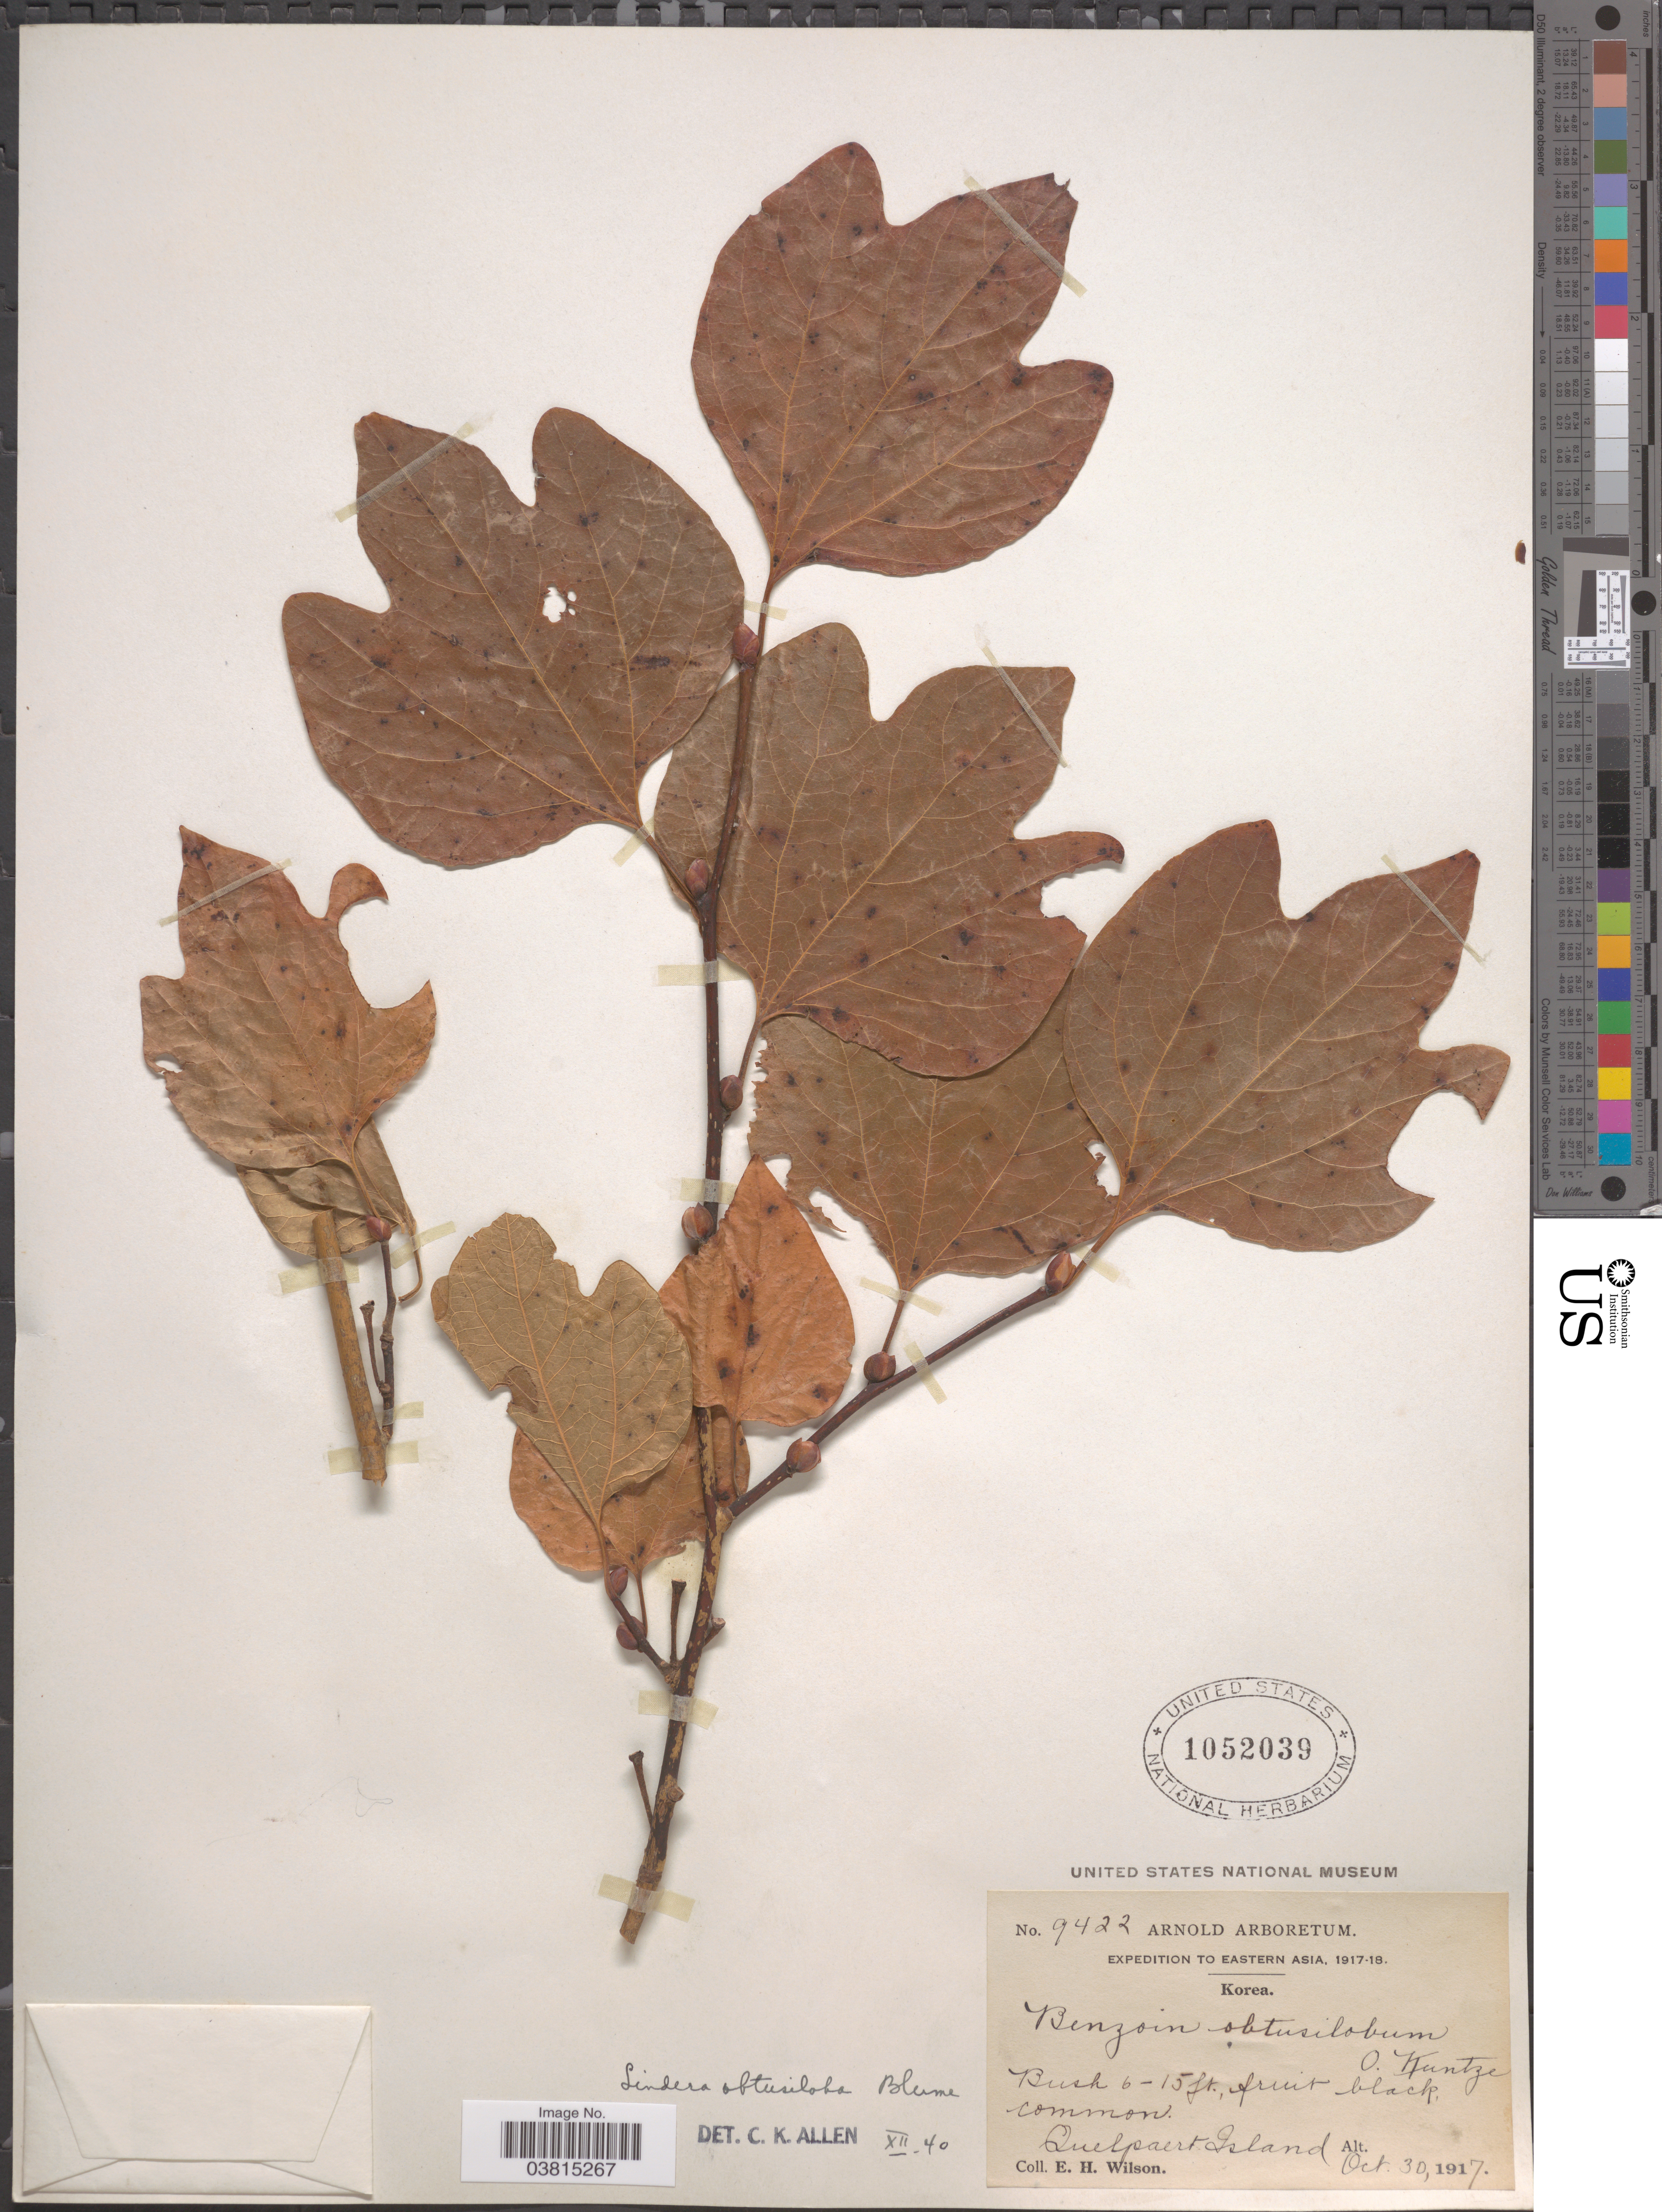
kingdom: Plantae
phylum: Tracheophyta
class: Magnoliopsida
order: Laurales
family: Lauraceae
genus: Lindera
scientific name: Lindera obtusiloba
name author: Blume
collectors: E. Wilson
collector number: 9422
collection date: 1917-10-30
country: South Korea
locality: Eastern Asia. Quelpaert Island.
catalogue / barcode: US 1052039